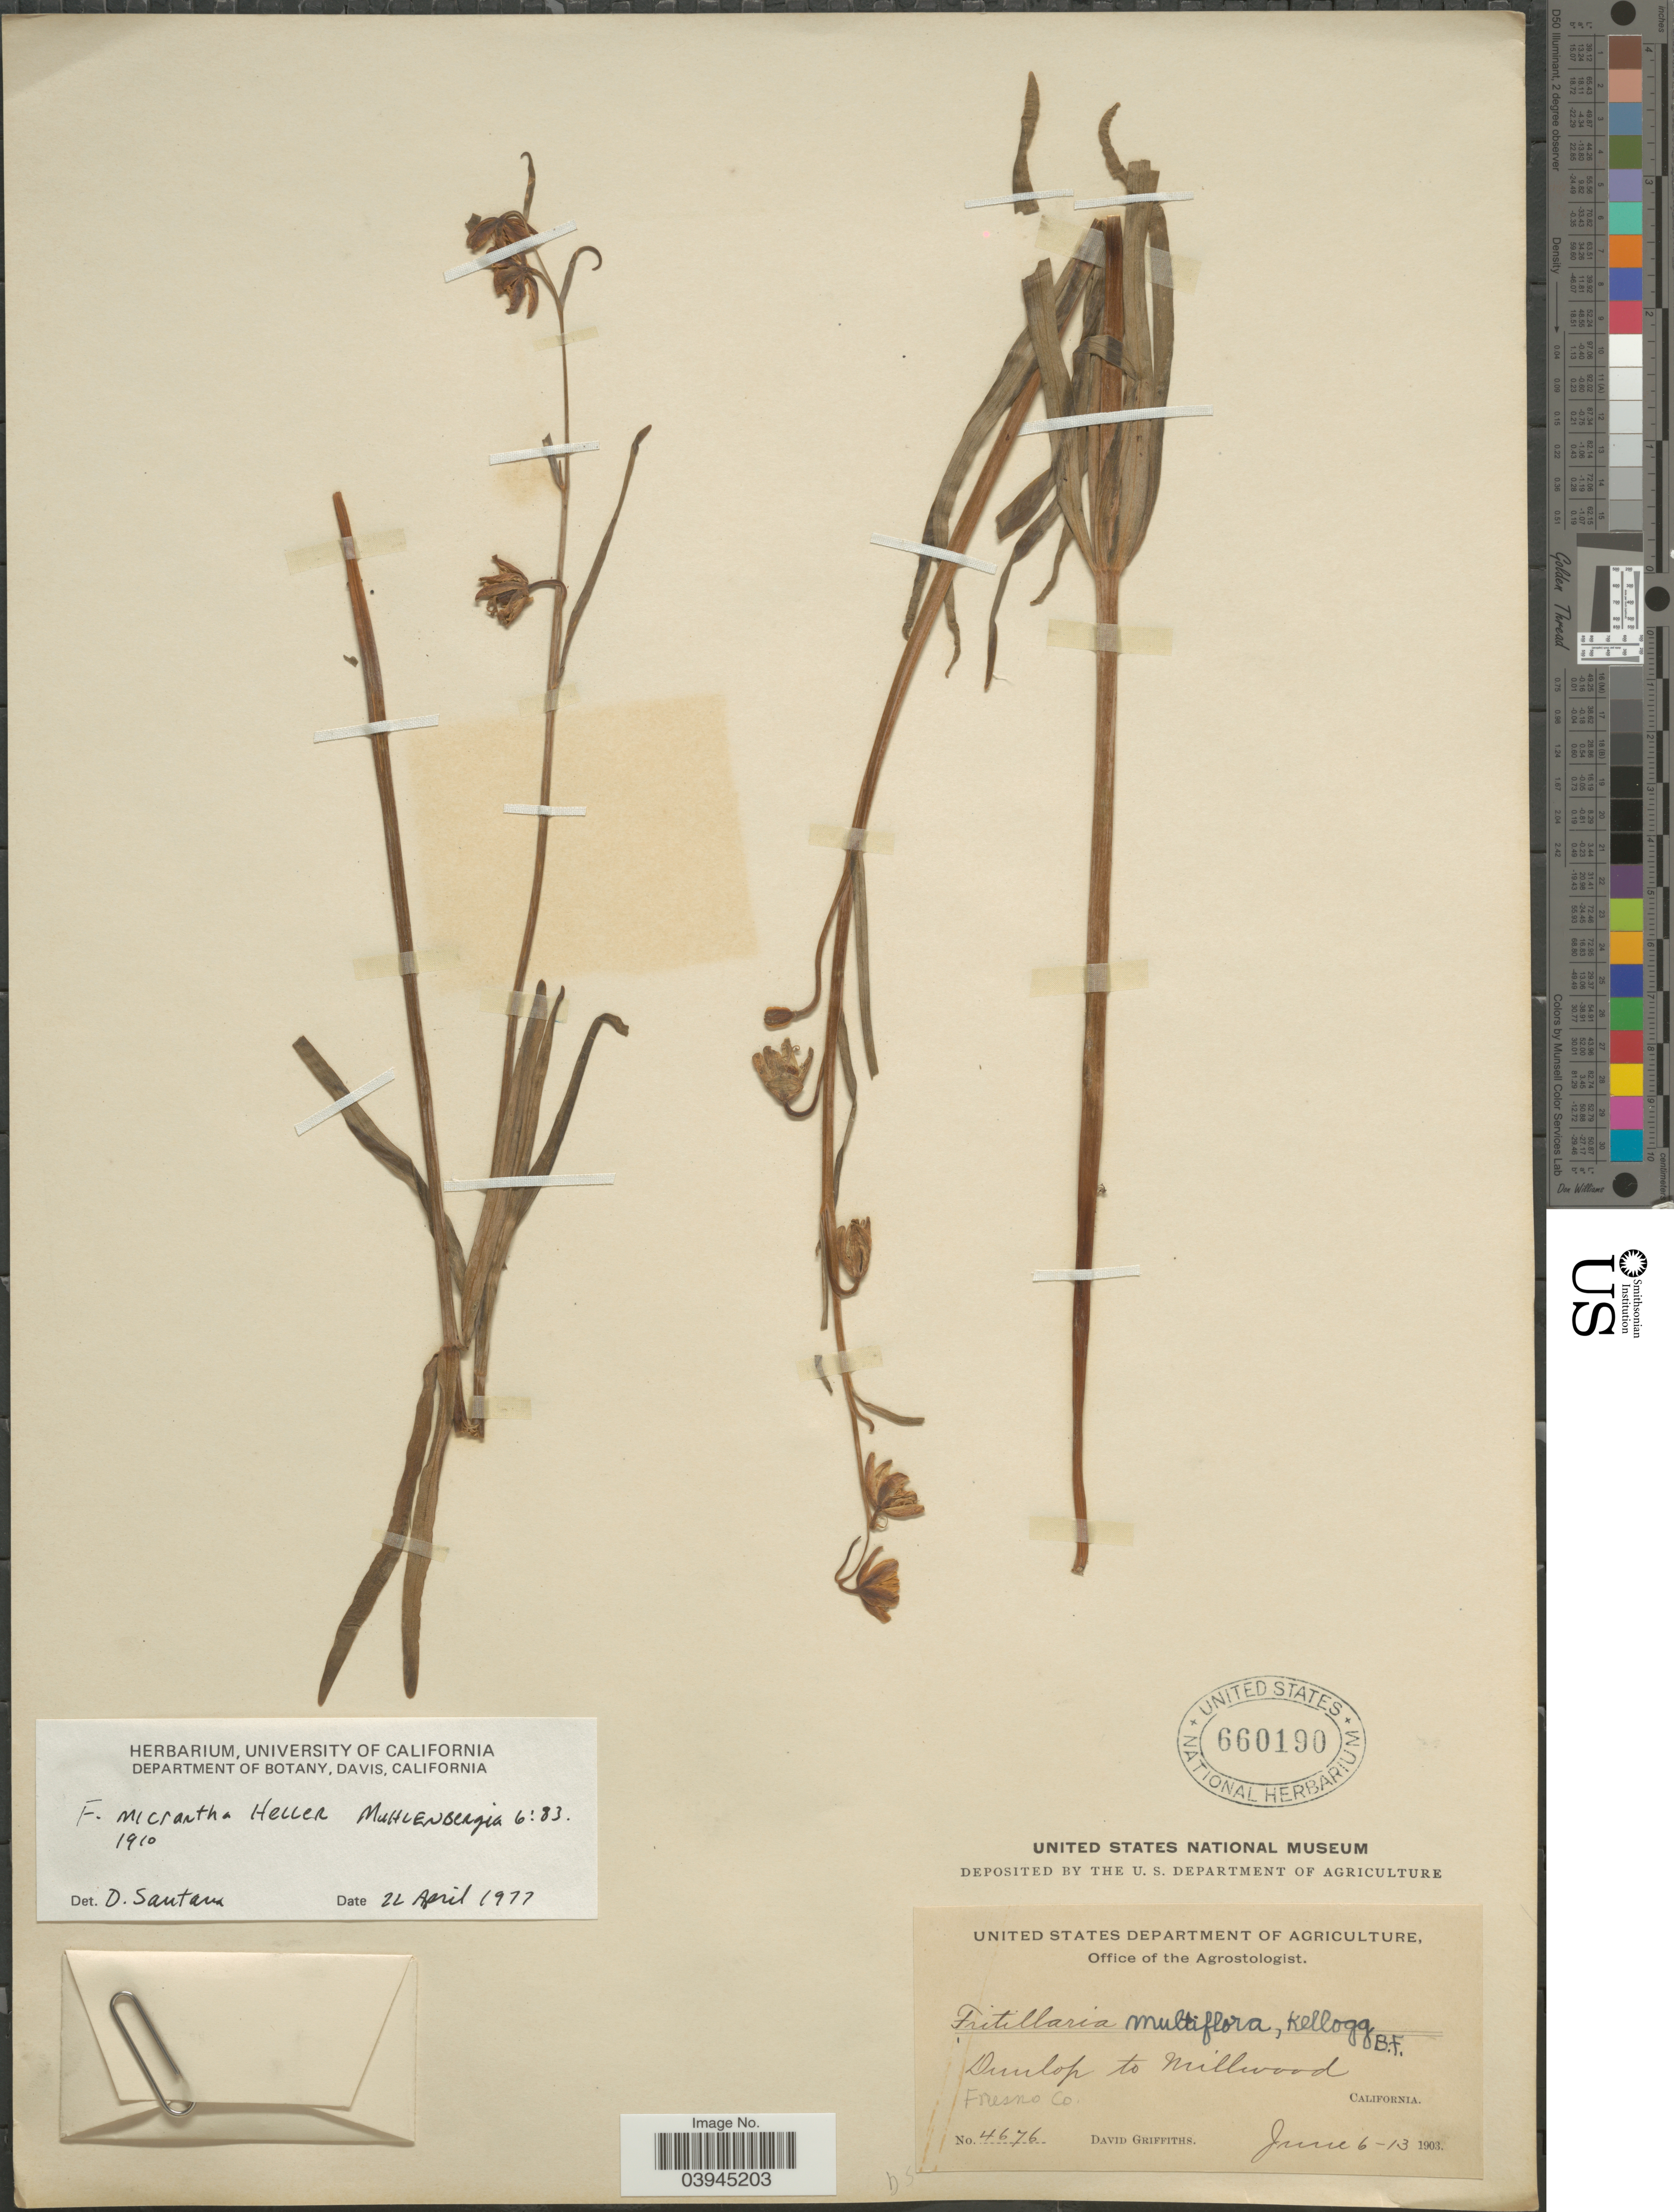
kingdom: Plantae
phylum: Tracheophyta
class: Liliopsida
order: Liliales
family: Liliaceae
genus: Fritillaria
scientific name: Fritillaria micrantha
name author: A. Heller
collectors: D. Griffiths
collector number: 4676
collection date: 1903-06-06/1903-06-13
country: United States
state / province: California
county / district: Fresno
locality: Dunlop to Millwood. Fresno Co.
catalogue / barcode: US 660190